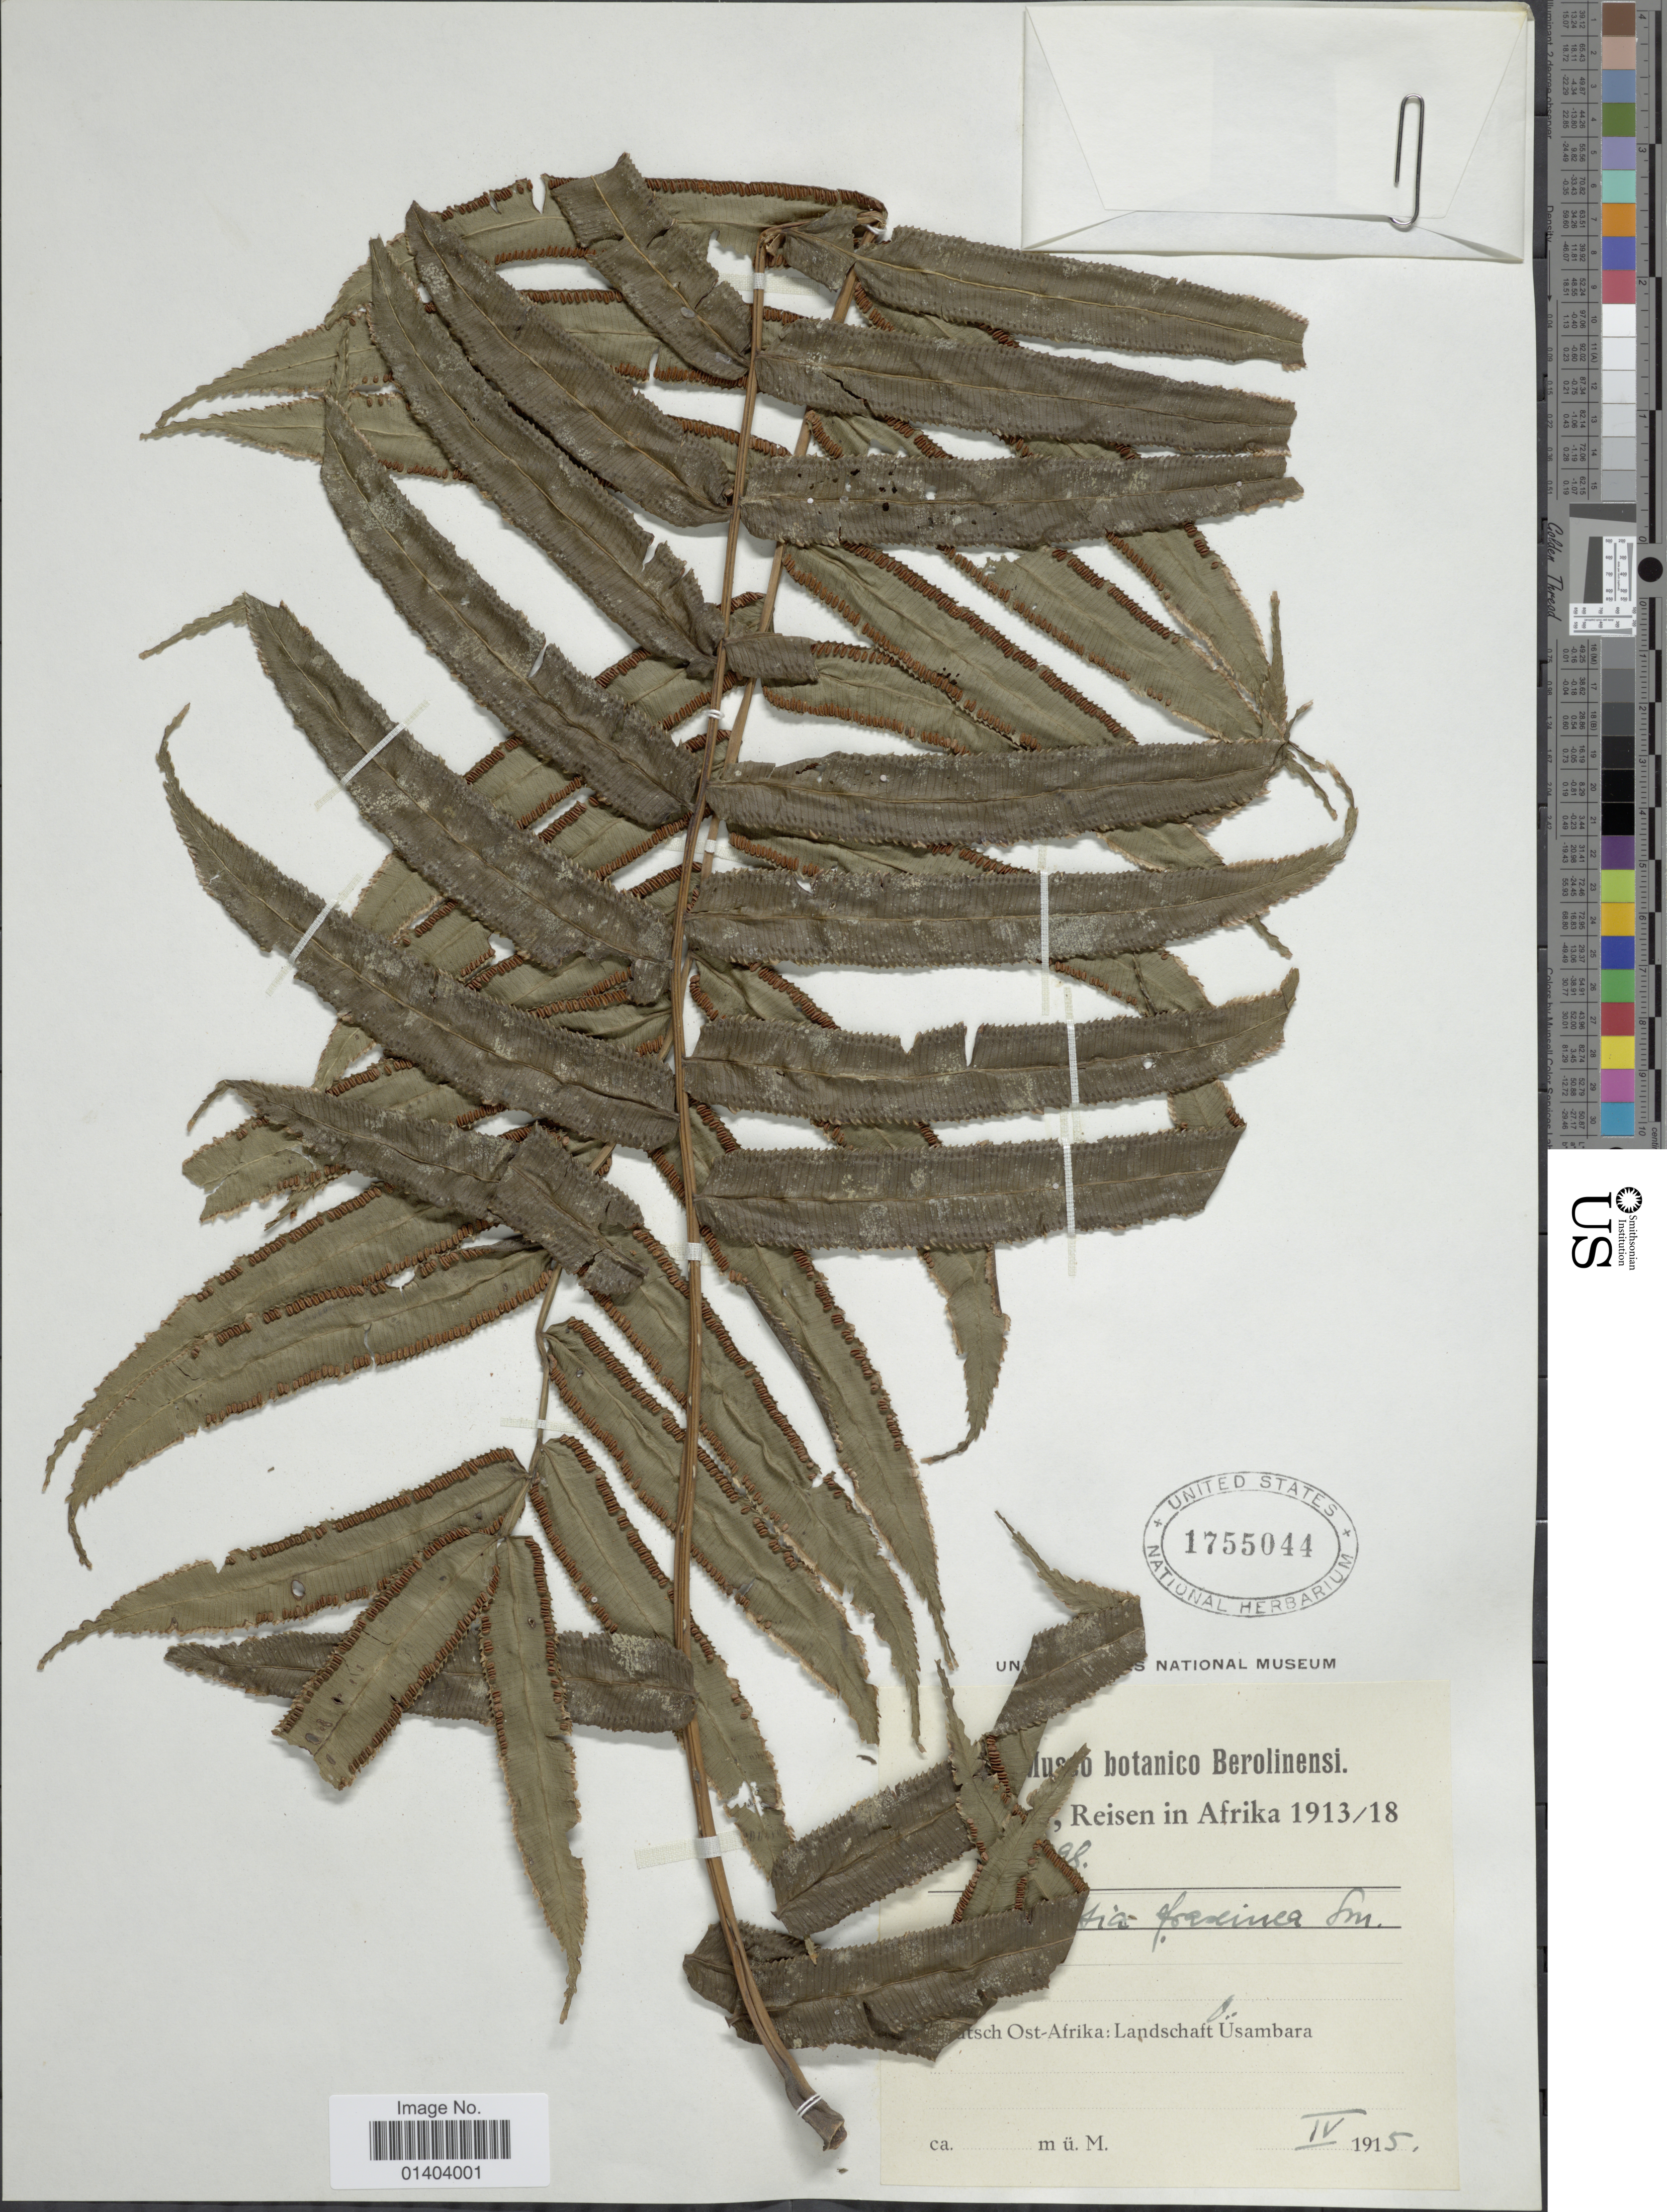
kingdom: Plantae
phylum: Tracheophyta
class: Polypodiopsida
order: Marattiales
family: Marattiaceae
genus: Ptisana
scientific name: Ptisana fraxinea var. salicifolia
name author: (Schrad.) Murdock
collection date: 1915-04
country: Tanzania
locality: Tsch Ost-Afrika: Landschaft O Usambara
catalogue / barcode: US 1755044